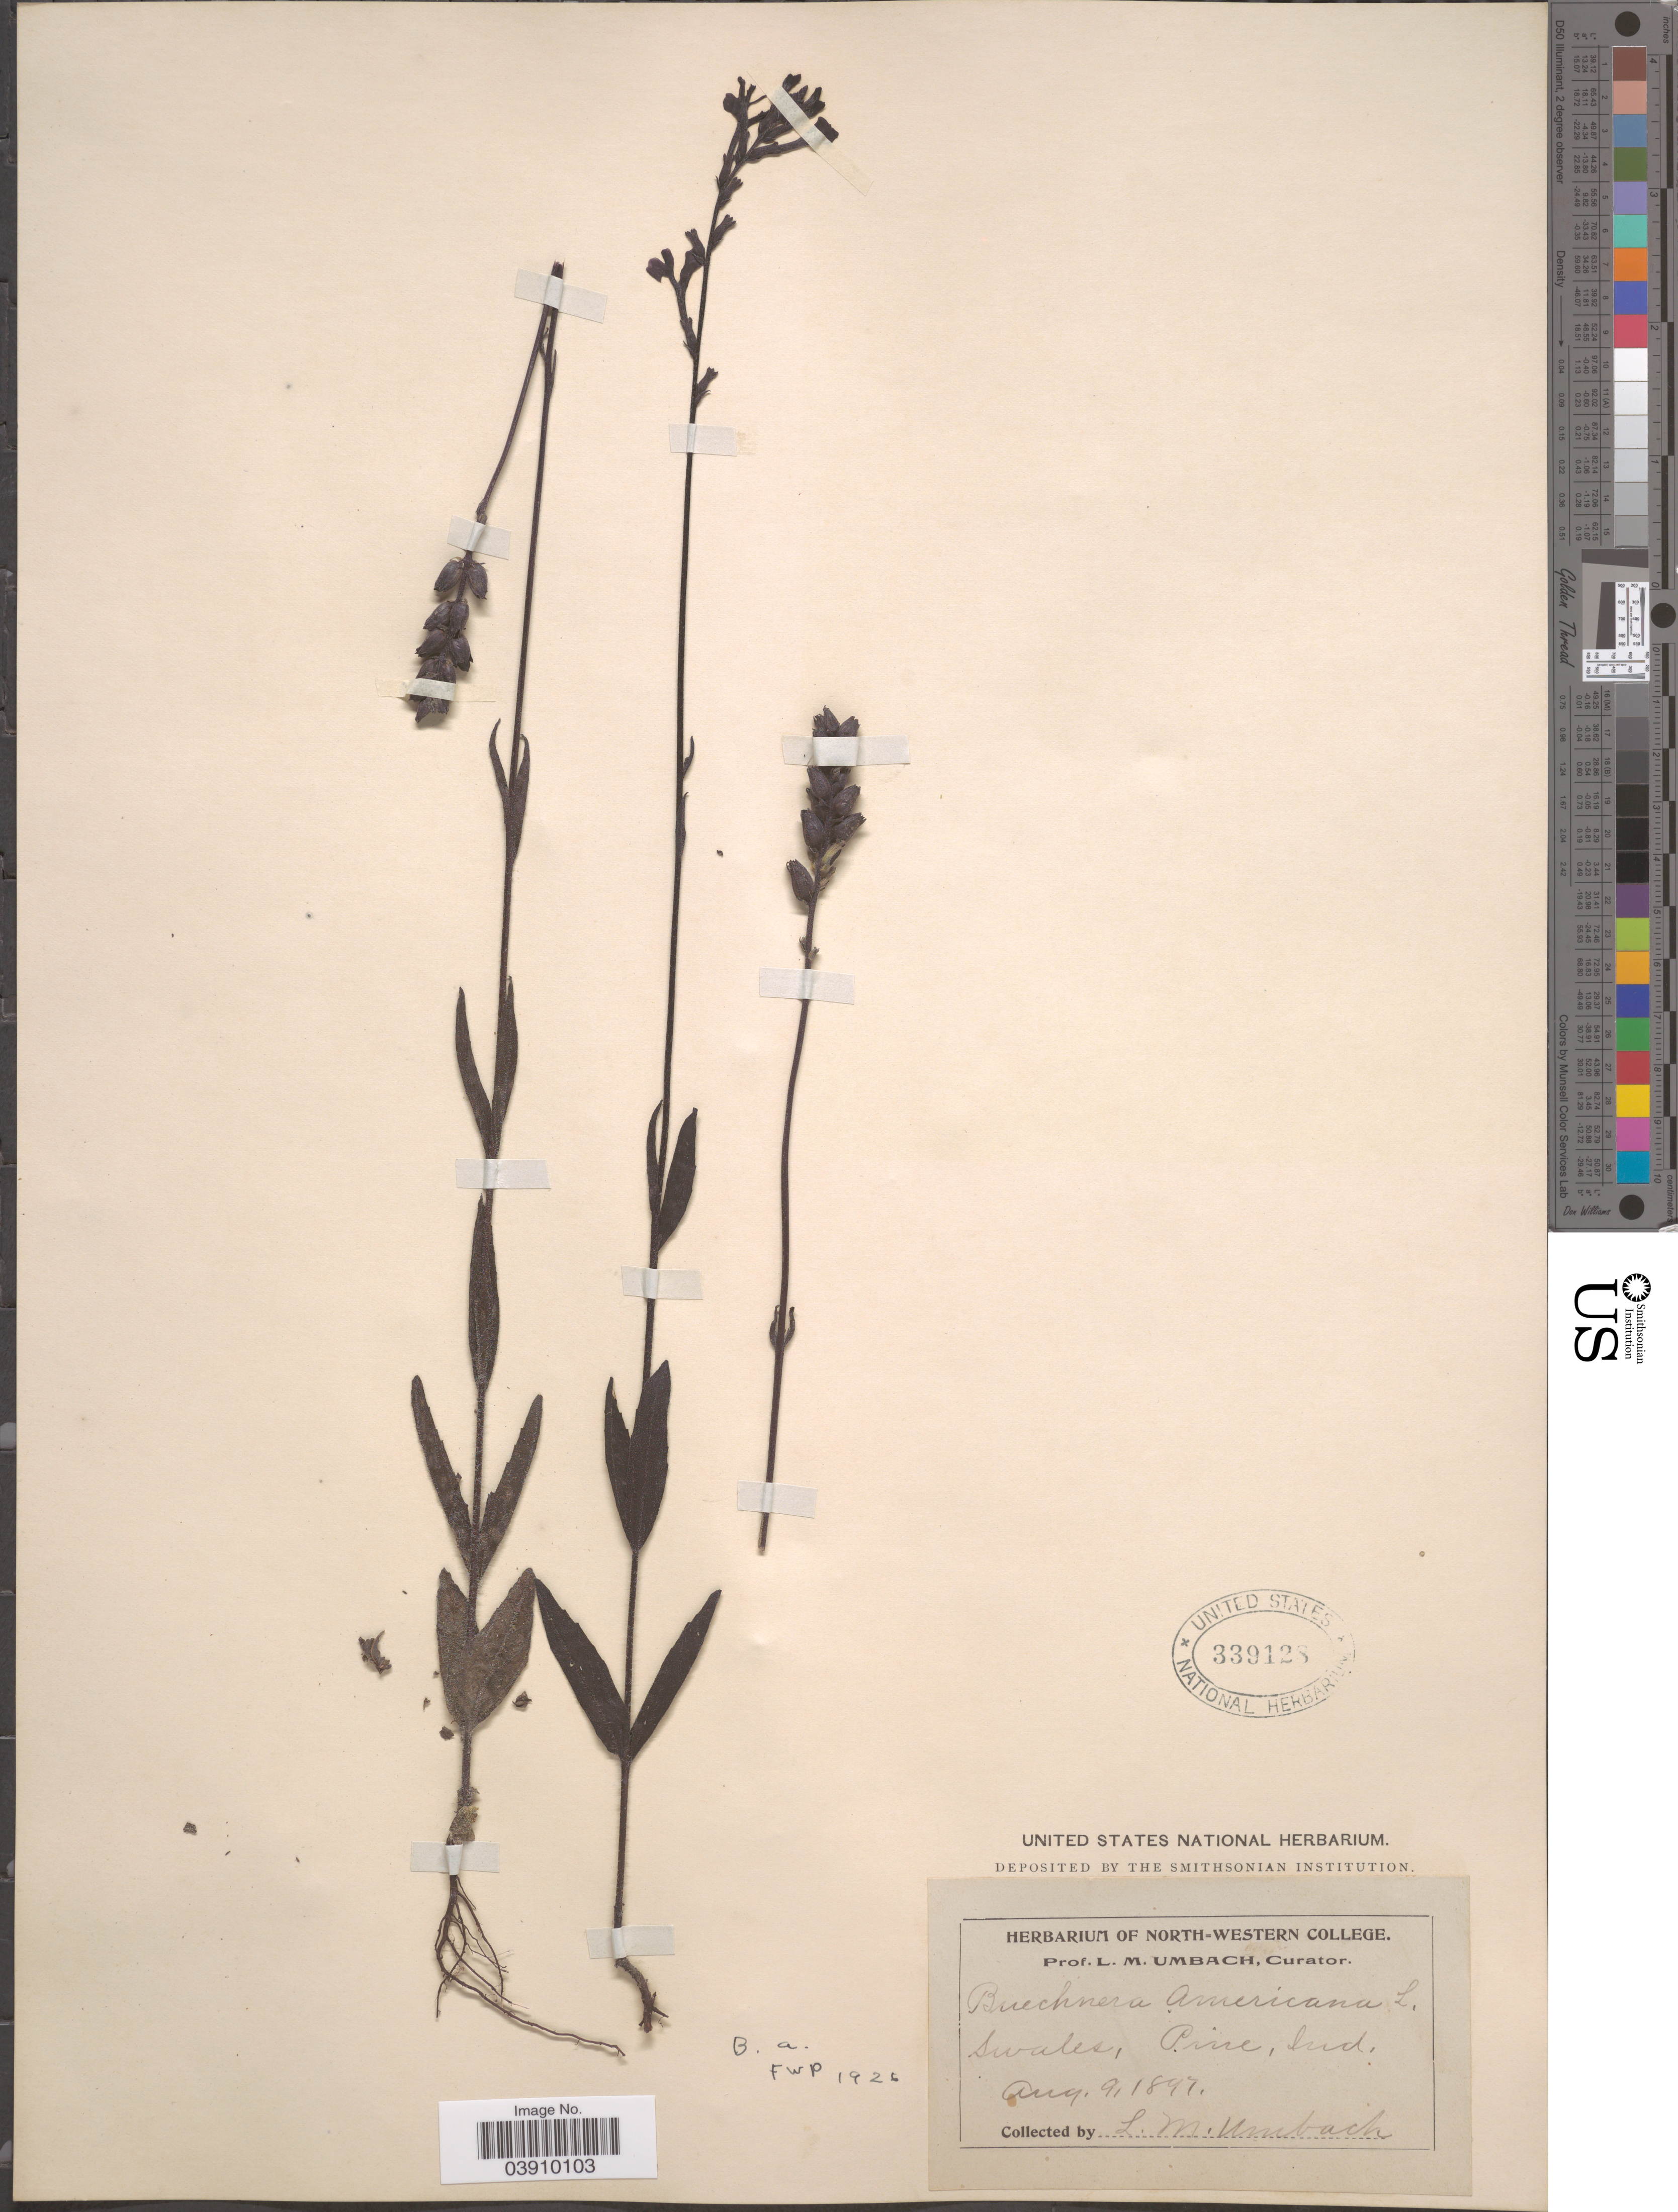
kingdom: Plantae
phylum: Tracheophyta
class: Magnoliopsida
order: Lamiales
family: Orobanchaceae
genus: Buchnera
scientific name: Buchnera americana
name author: L.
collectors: L. M. Umbach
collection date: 1897-08-09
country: United States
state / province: Indiana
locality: Swales, Pine.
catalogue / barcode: US 339128